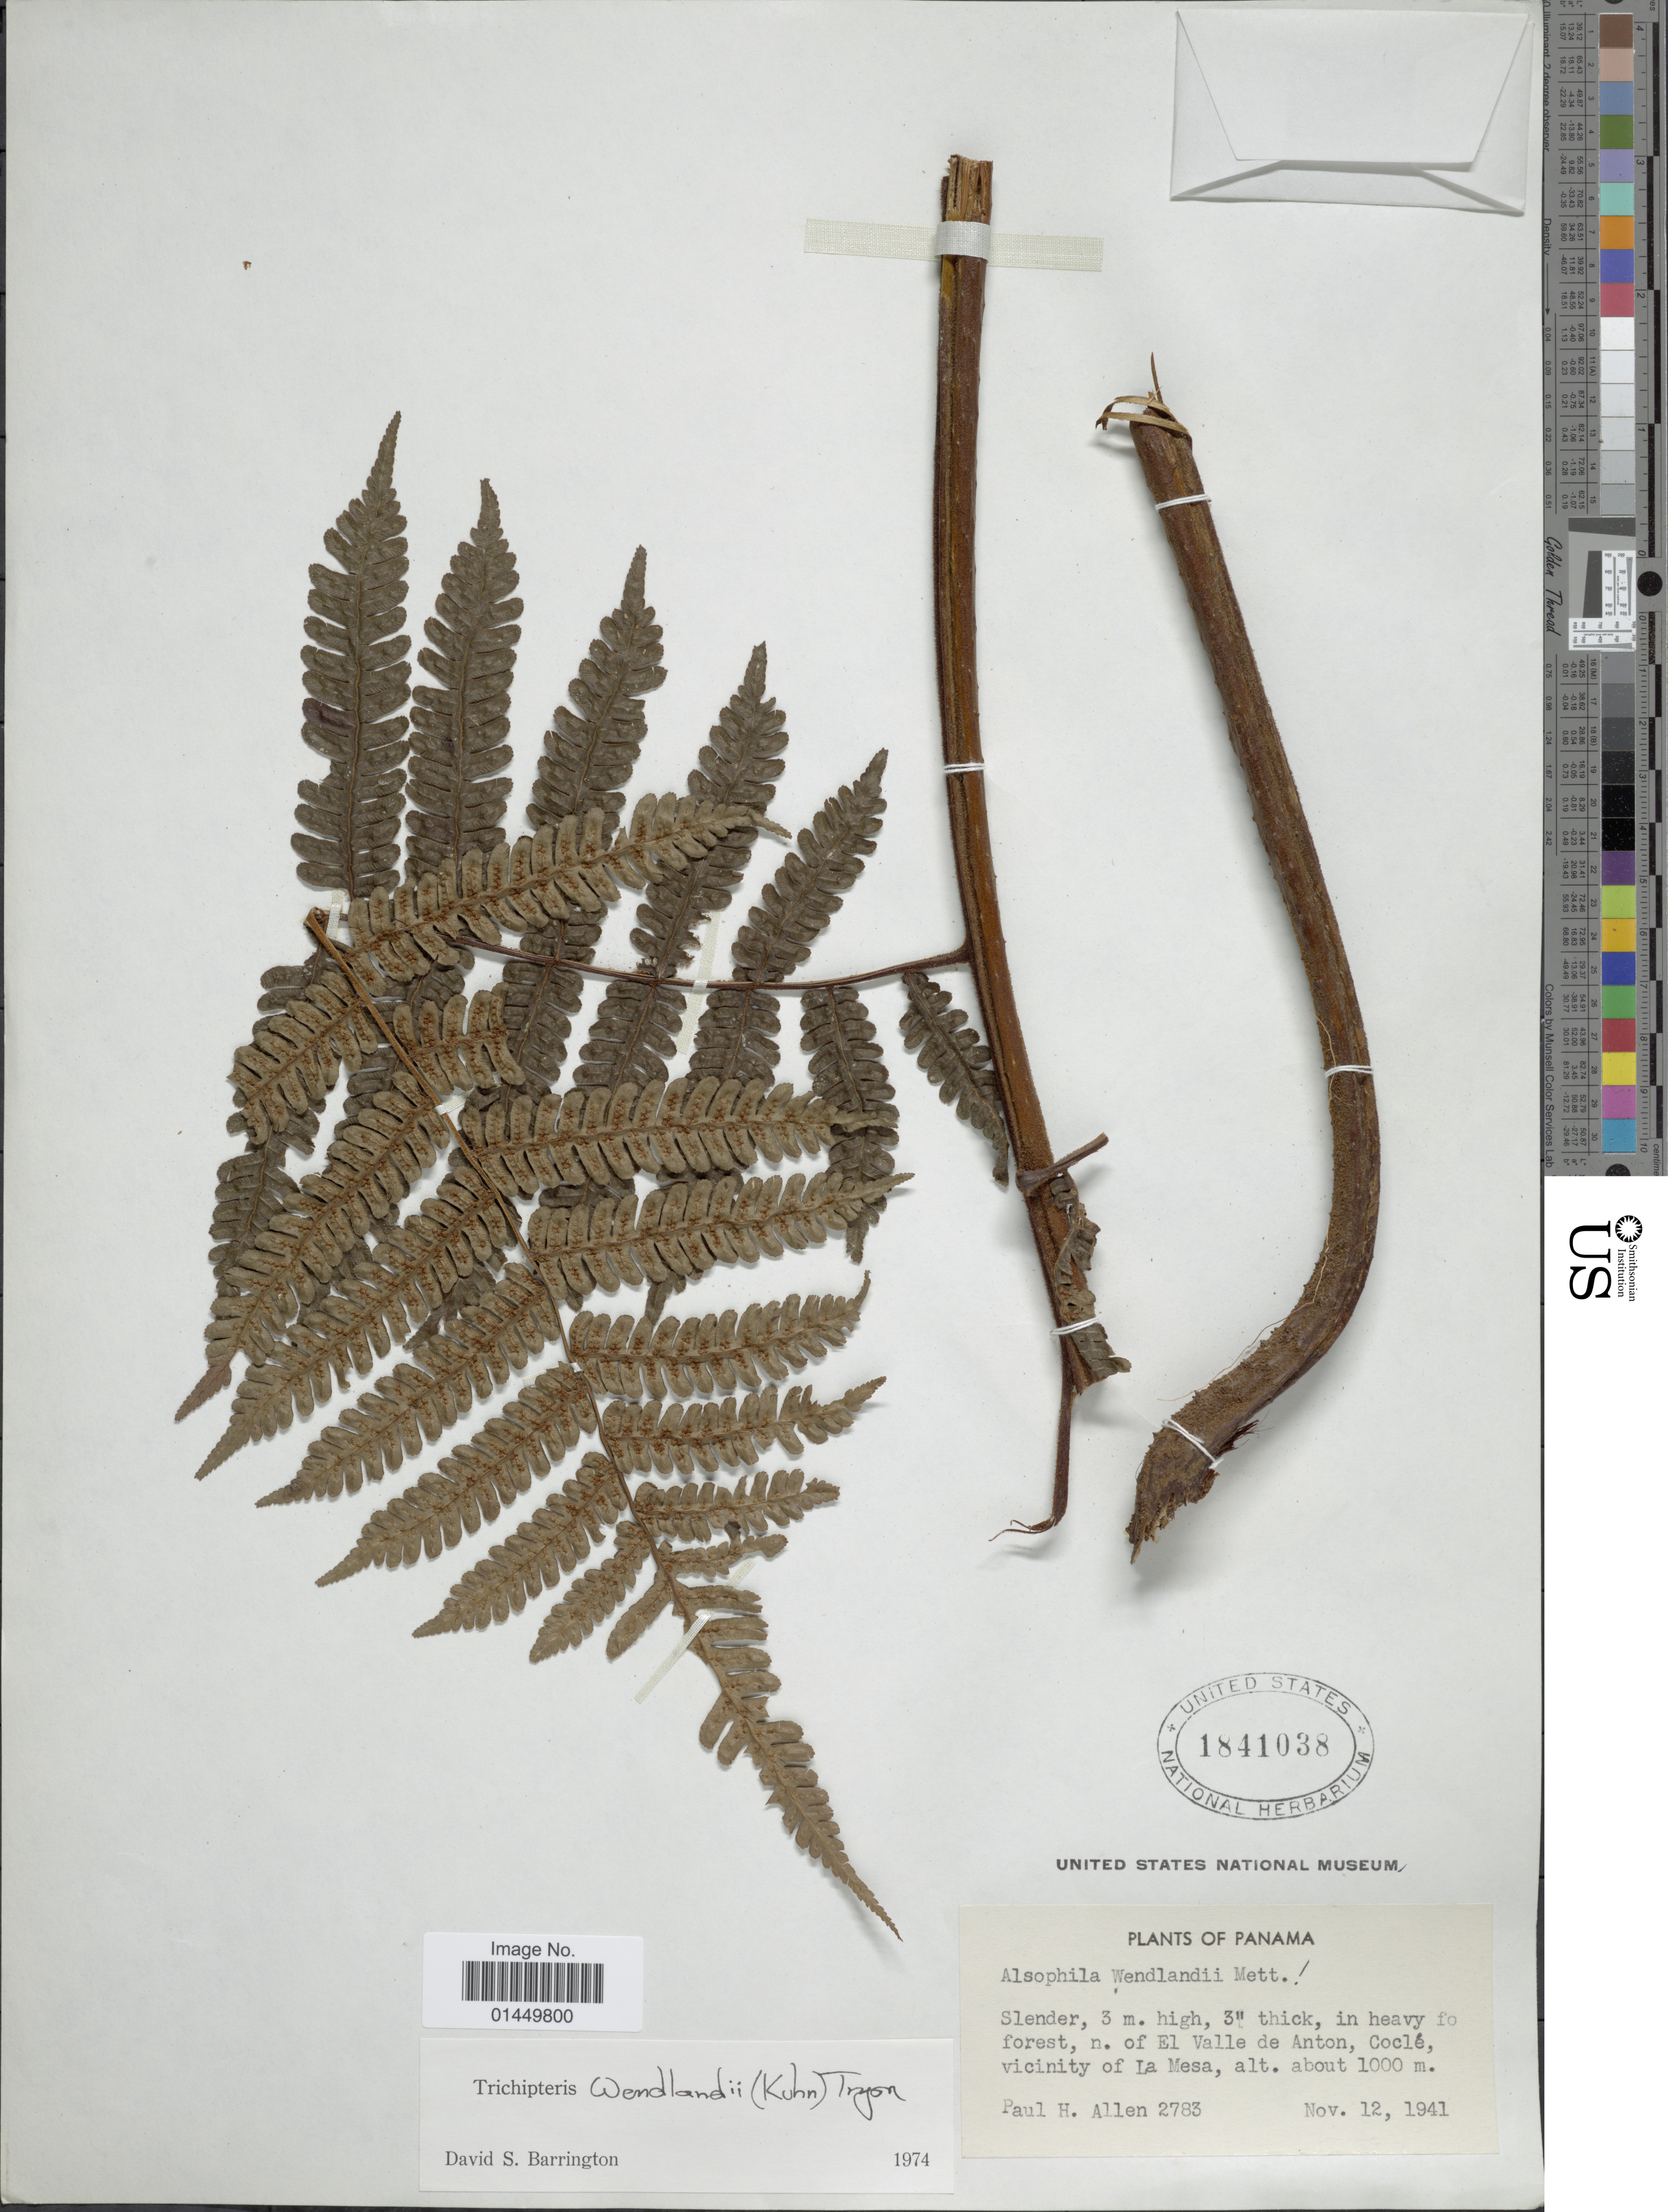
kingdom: Plantae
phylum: Tracheophyta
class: Polypodiopsida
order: Cyatheales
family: Cyatheaceae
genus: Cyathea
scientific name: Cyathea wendlandii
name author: (Mett. ex Kuhn) Domin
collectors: P. H. Allen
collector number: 2783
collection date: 1941-11-12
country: Panama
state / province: Coclé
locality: N. of El Valle de Anton, Cocle, vicinity of La Mesa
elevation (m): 1000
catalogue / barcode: US 1841038